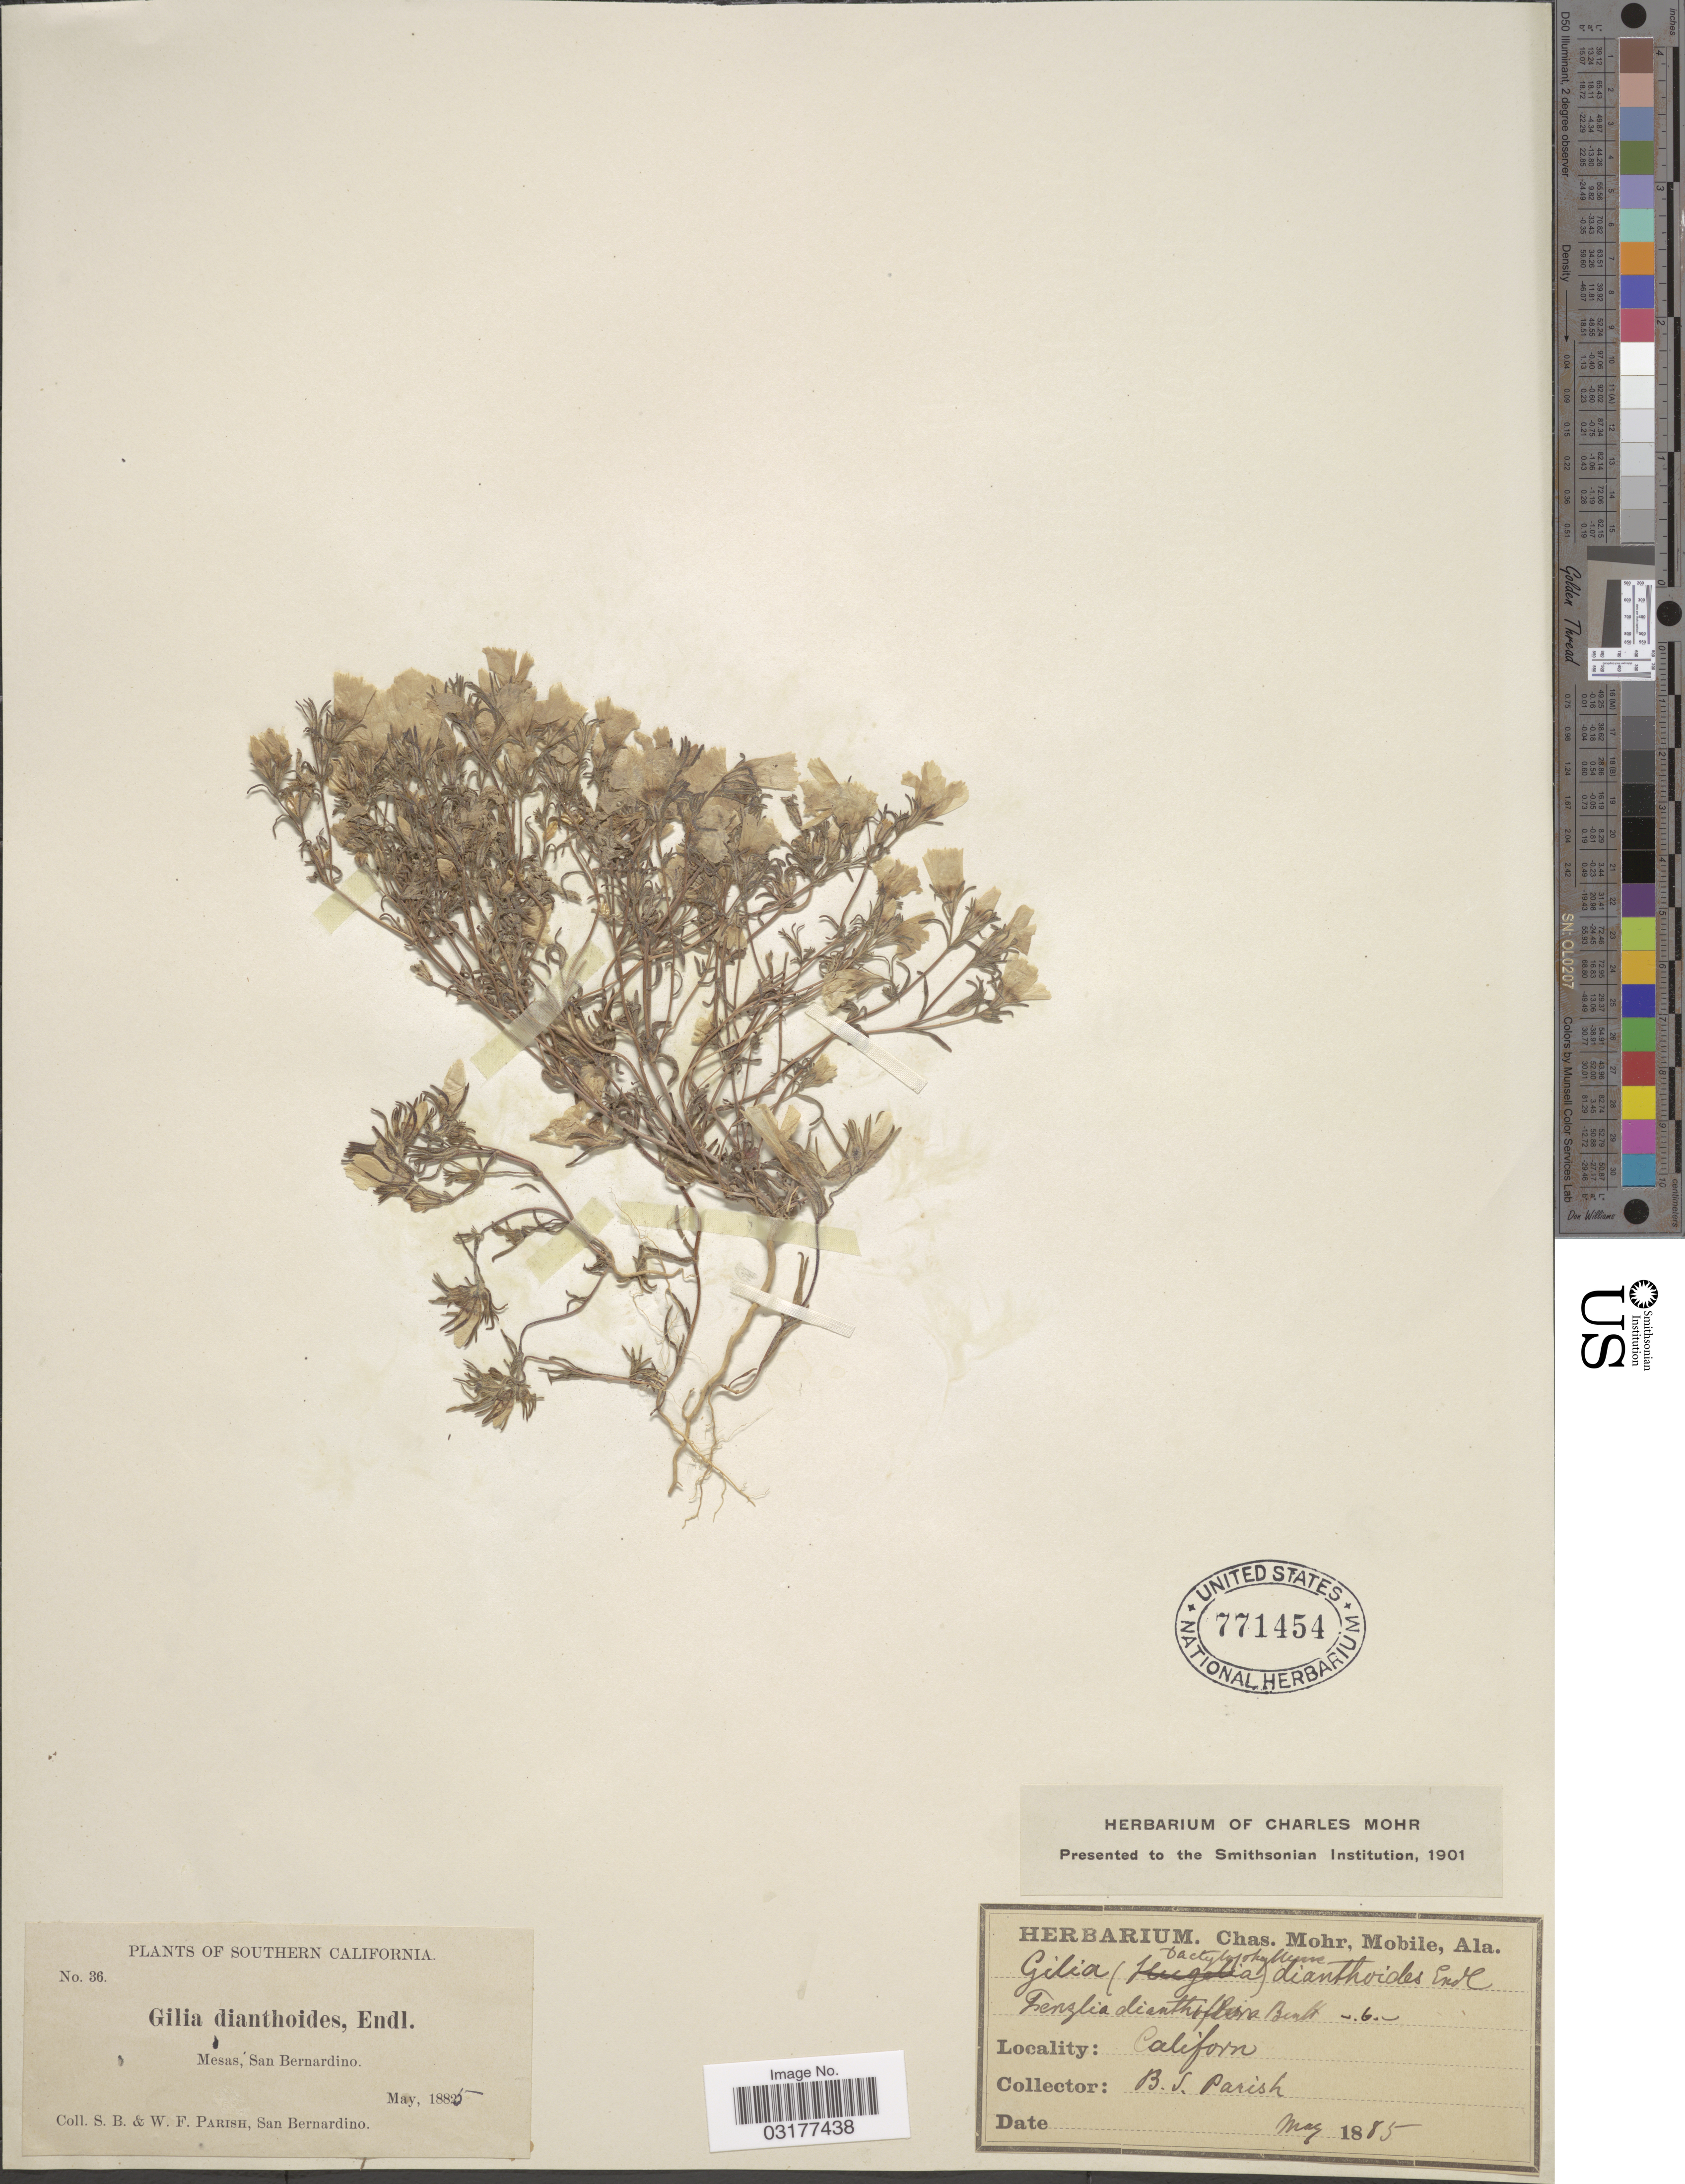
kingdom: Plantae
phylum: Tracheophyta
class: Magnoliopsida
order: Ericales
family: Polemoniaceae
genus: Linanthus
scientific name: Linanthus dianthiflorus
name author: (Benth.) Greene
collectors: S. B. Parish & W. F. Parish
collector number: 36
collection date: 1885-05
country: United States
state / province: California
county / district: San Bernardino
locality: Southern California. Mesas, San Bernardino.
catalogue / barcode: US 771454